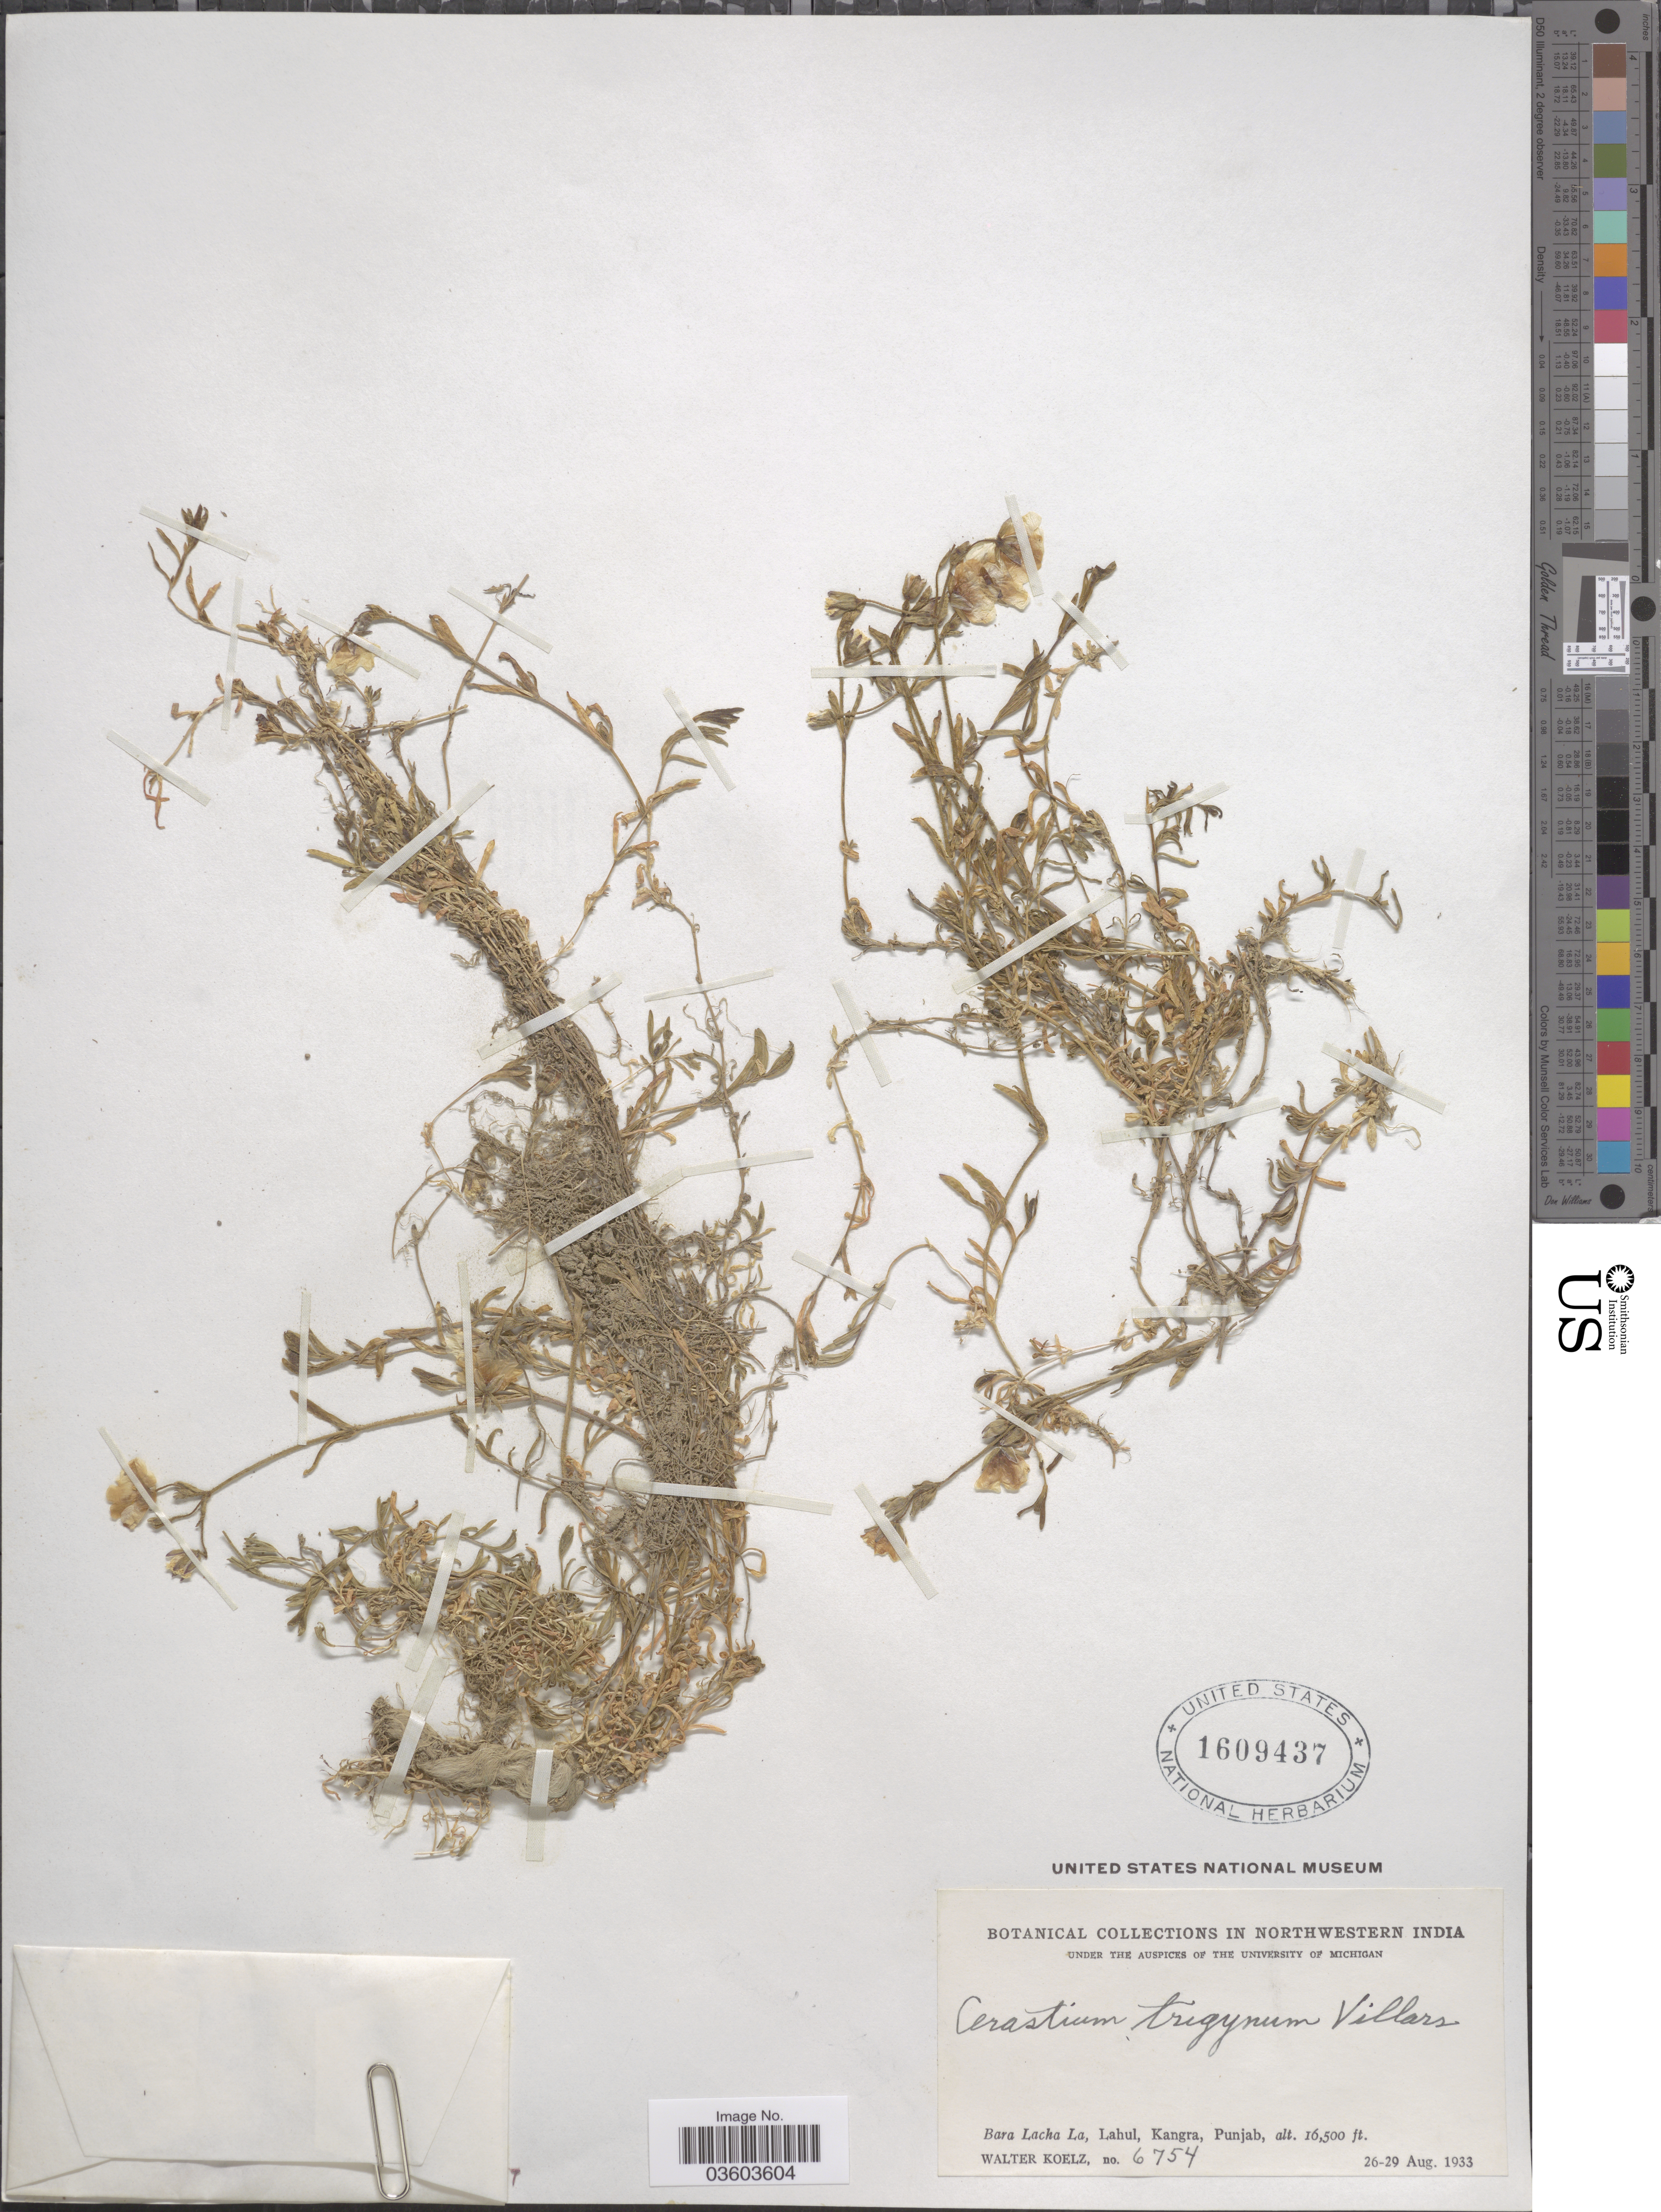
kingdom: Plantae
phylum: Tracheophyta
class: Magnoliopsida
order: Caryophyllales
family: Caryophyllaceae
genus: Dichodon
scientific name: Dichodon cerastoides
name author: (L.) Rchb.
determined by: U.S. National Herbarium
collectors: W. N. Koelz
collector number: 6754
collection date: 1933-08-26/1933-08-29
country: India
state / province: Himachal Pradesh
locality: Northwestern India. Bara Lacha La, Lahul, Kangra.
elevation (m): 5029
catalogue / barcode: US 1609437